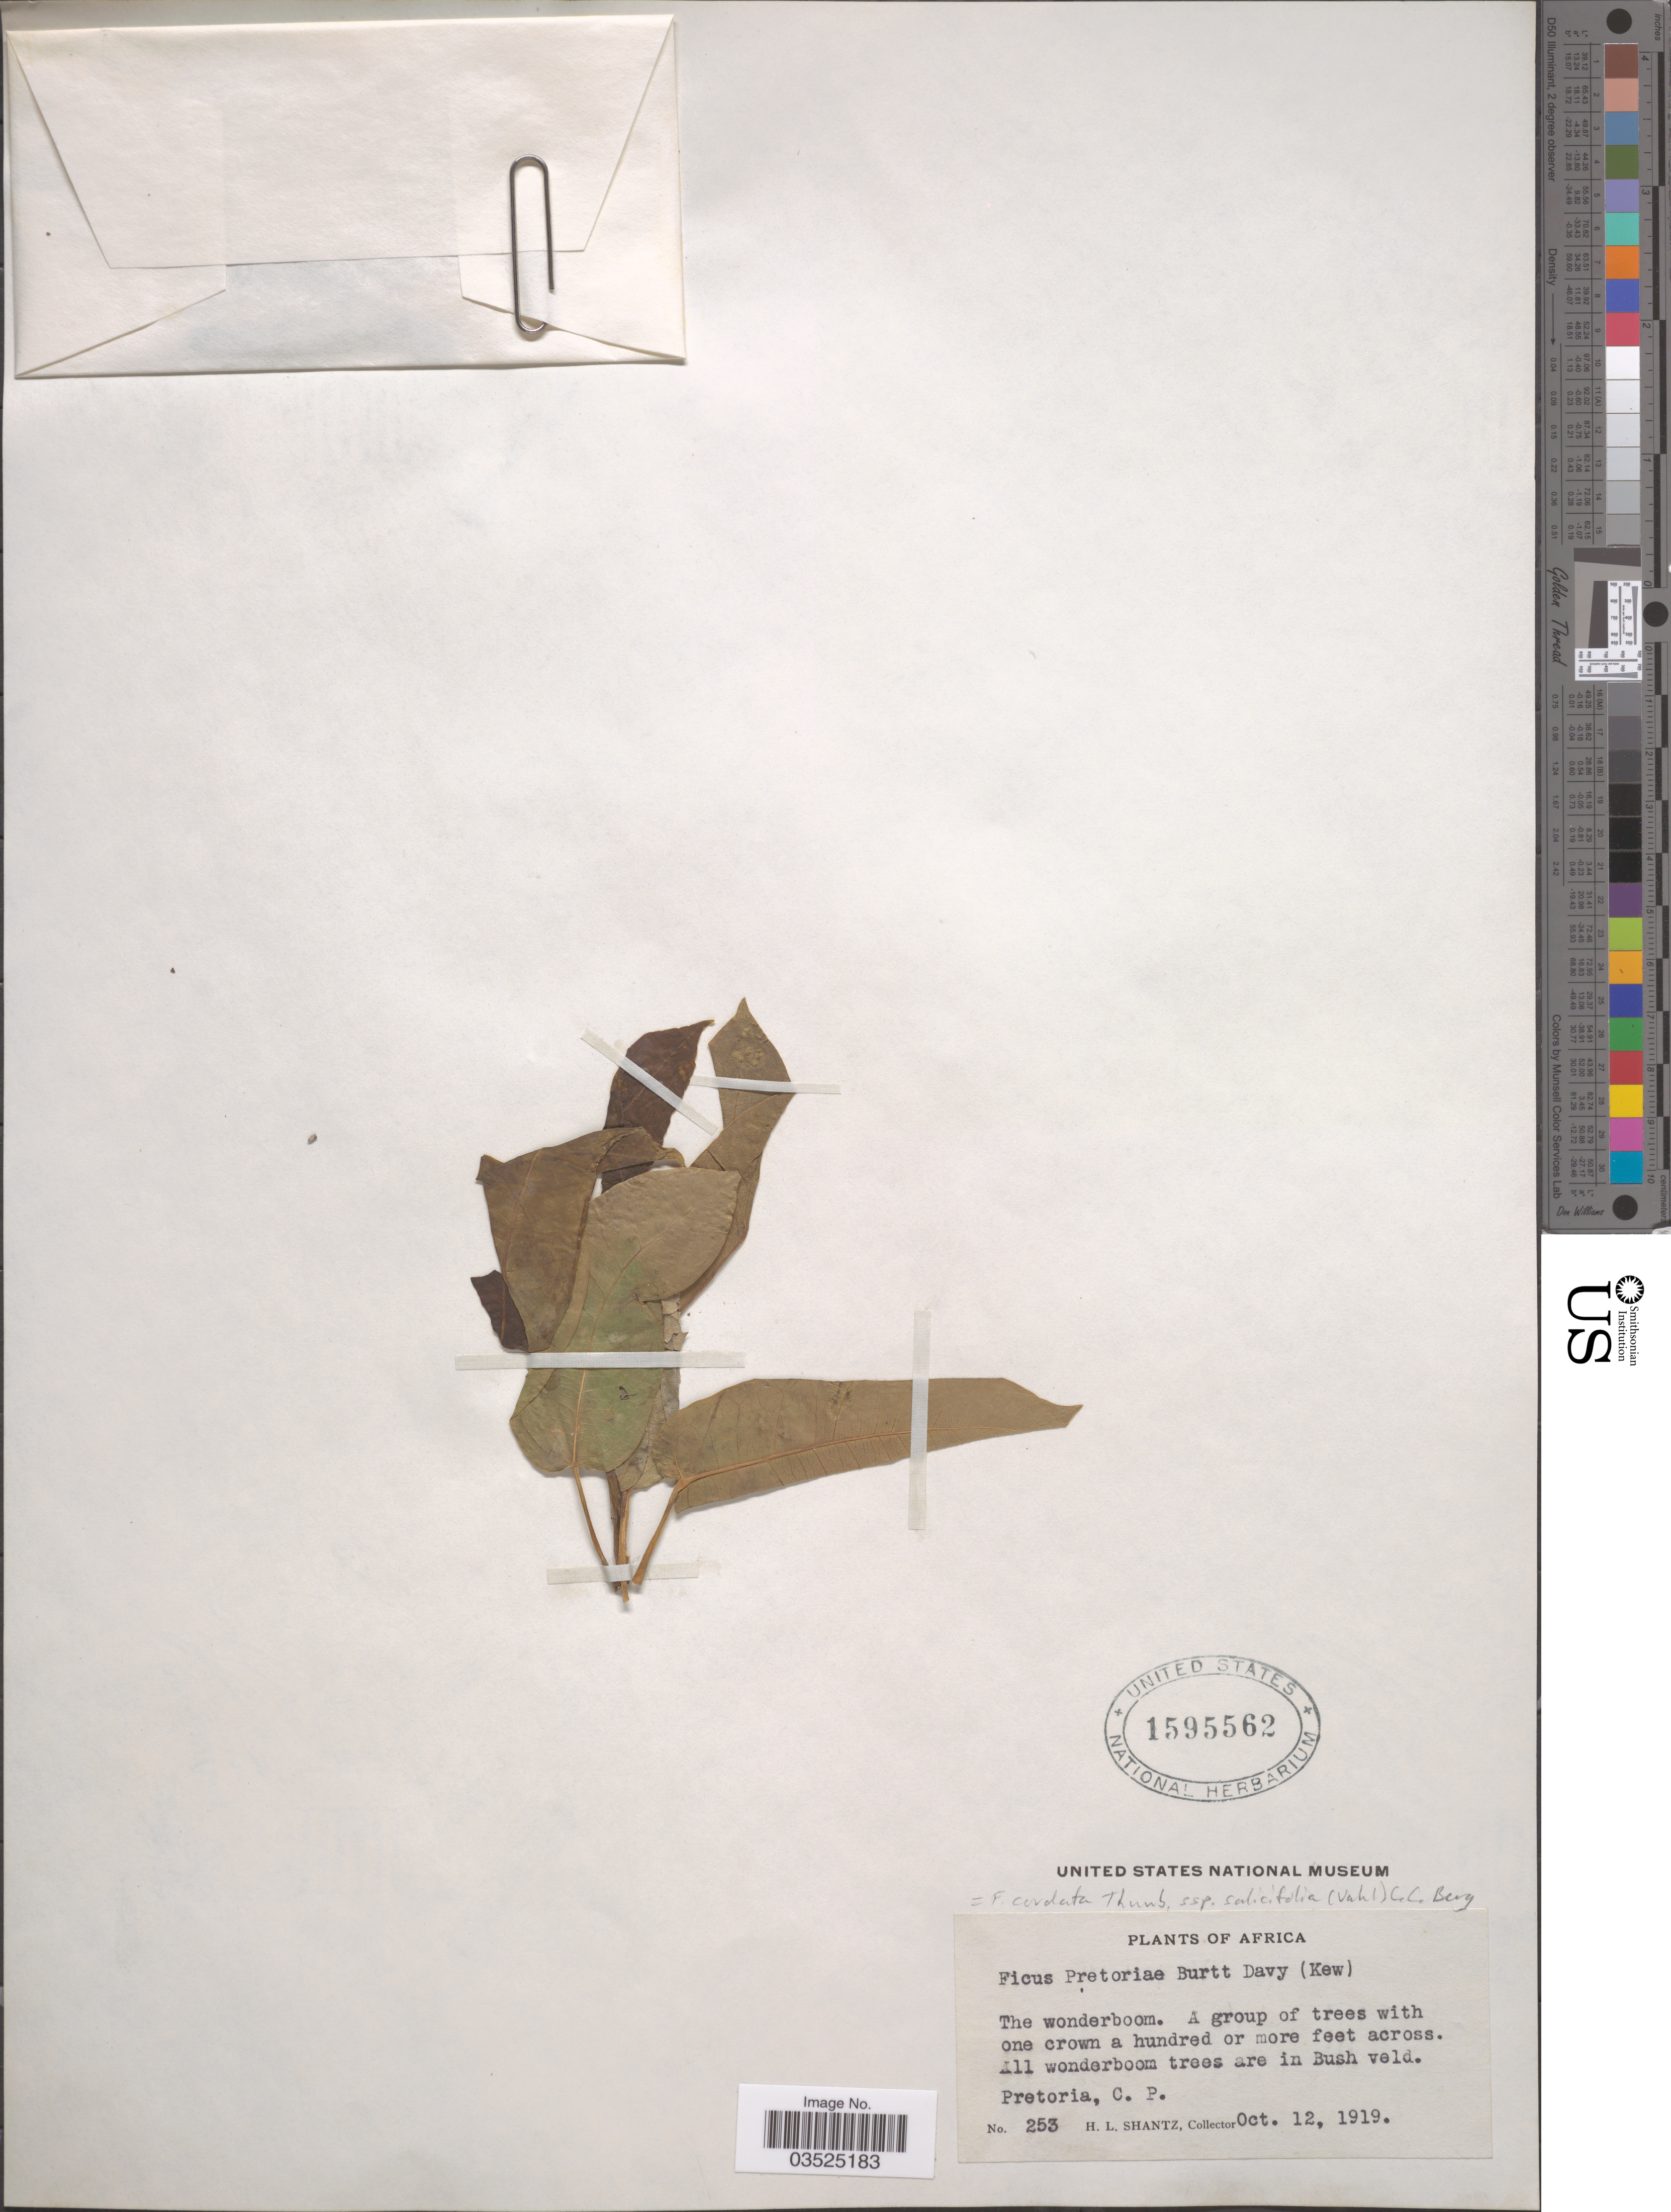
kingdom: Plantae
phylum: Tracheophyta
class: Magnoliopsida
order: Rosales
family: Moraceae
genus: Ficus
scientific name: Ficus cordata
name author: Thunb.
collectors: H. Shantz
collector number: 253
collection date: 1919-10-12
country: South Africa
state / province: Gauteng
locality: Pretoria, C. P.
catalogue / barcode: US 1595562